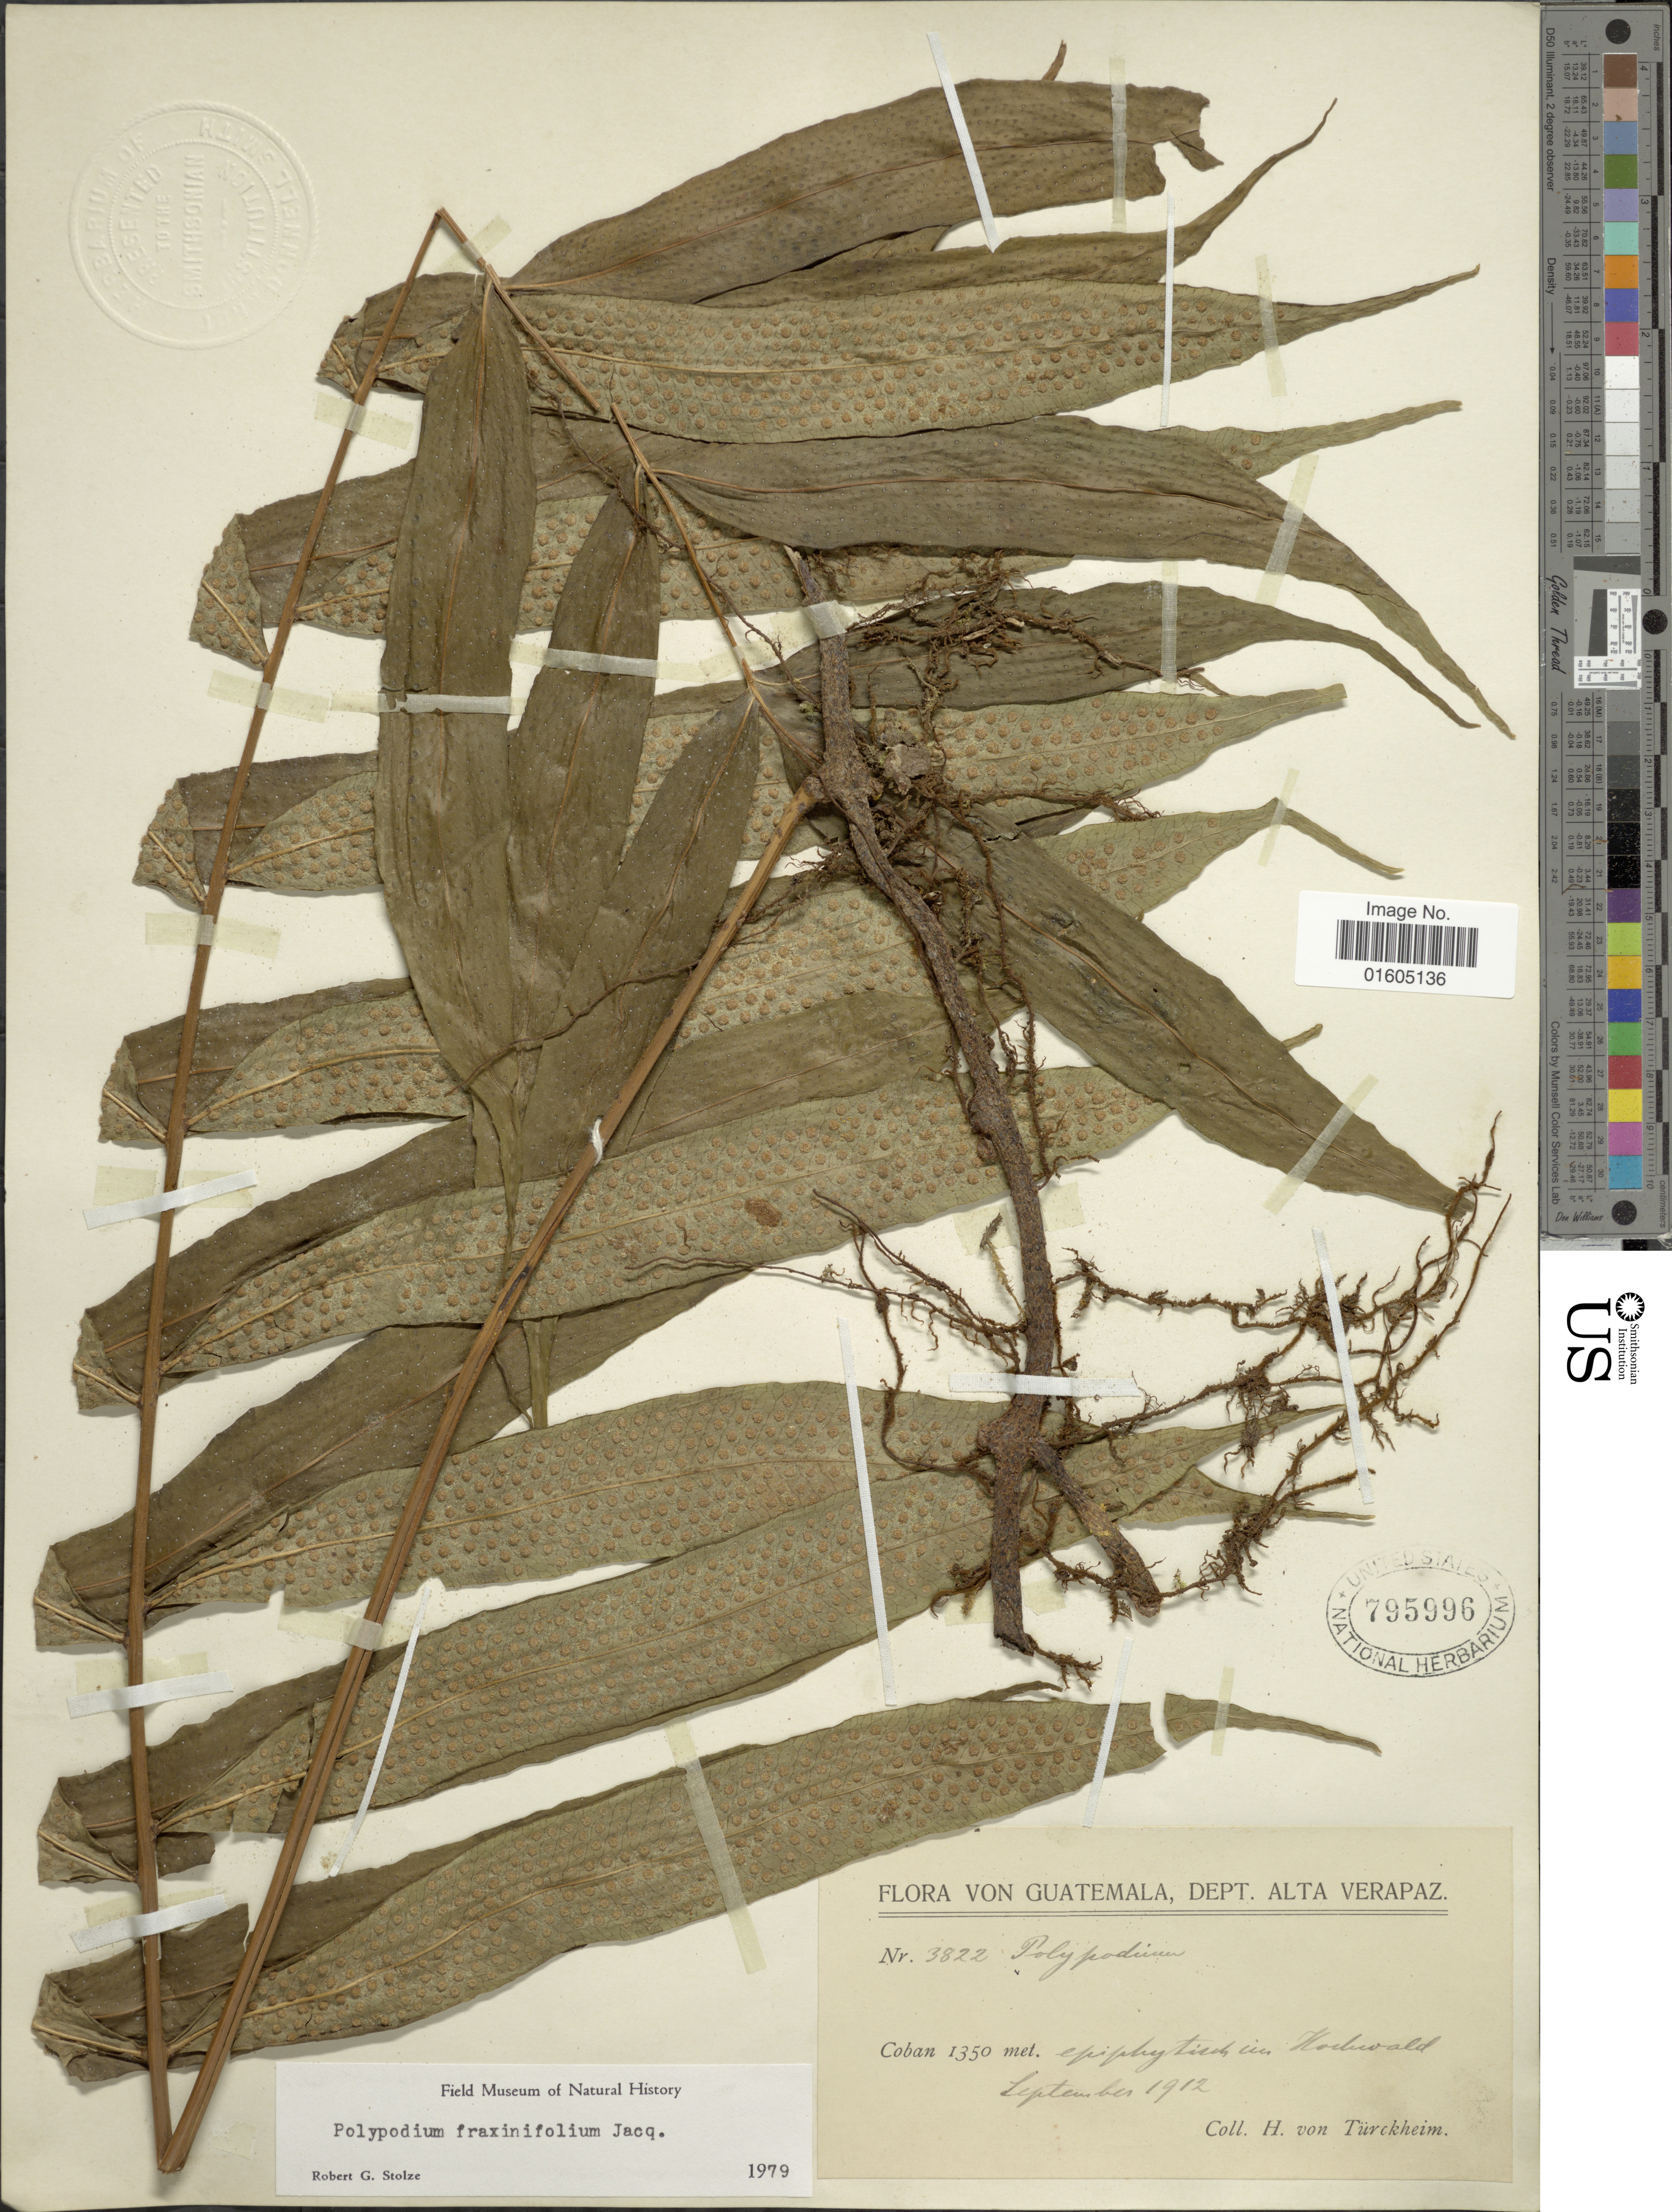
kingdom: Plantae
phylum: Tracheophyta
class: Polypodiopsida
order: Polypodiales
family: Polypodiaceae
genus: Serpocaulon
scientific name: Serpocaulon fraxinifolium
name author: (Jacq.) A.R. Sm.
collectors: H. von Türckheim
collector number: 3822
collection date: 1912-09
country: Guatemala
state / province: Alta Verapaz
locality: Cobán, im hochwald [in the high forest]. Dept. Alta Verapaz.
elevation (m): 1350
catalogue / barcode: US 795996